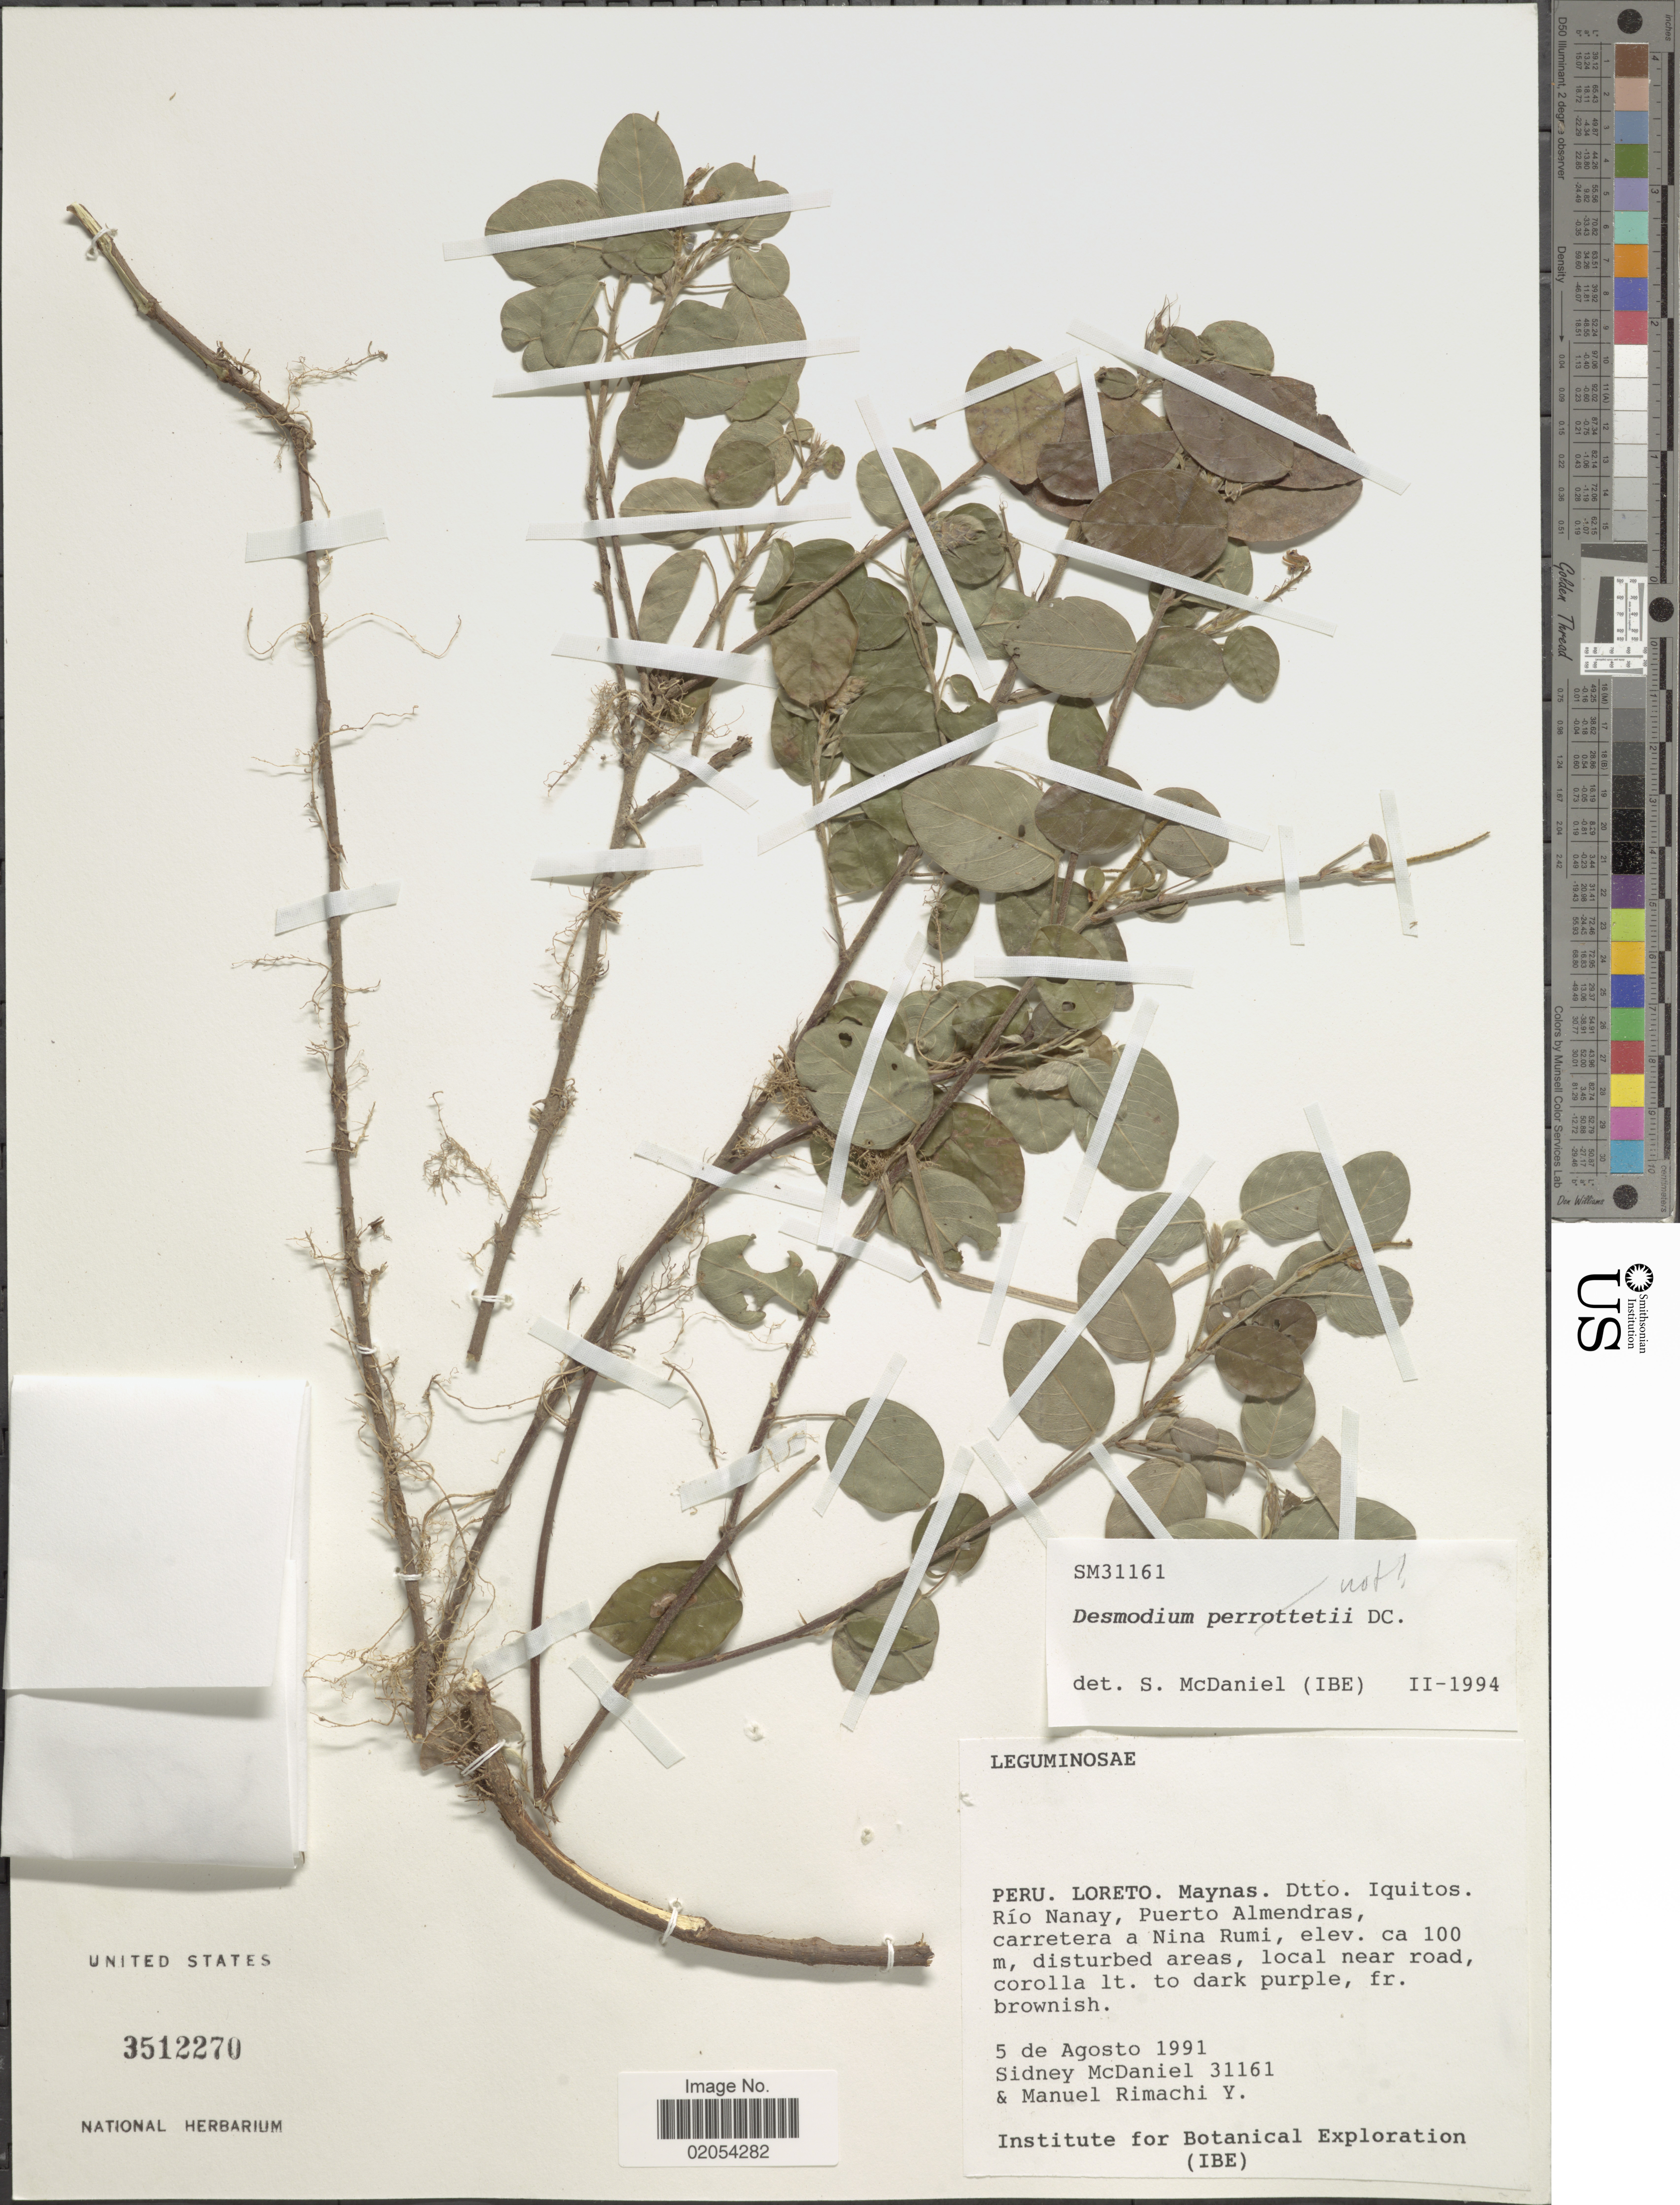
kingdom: Plantae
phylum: Tracheophyta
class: Magnoliopsida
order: Fabales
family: Fabaceae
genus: Desmodium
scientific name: Desmodium sp.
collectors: S. McDaniel & M. Rimachi Y.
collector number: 31161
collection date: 1991-08-05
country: Peru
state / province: Loreto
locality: Peru. Loreto. Maynas. Dtto. Iquitos. Rio Nanay, Puerto Almendras, carretera a Nina Rumi.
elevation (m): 100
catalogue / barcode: US 3512270